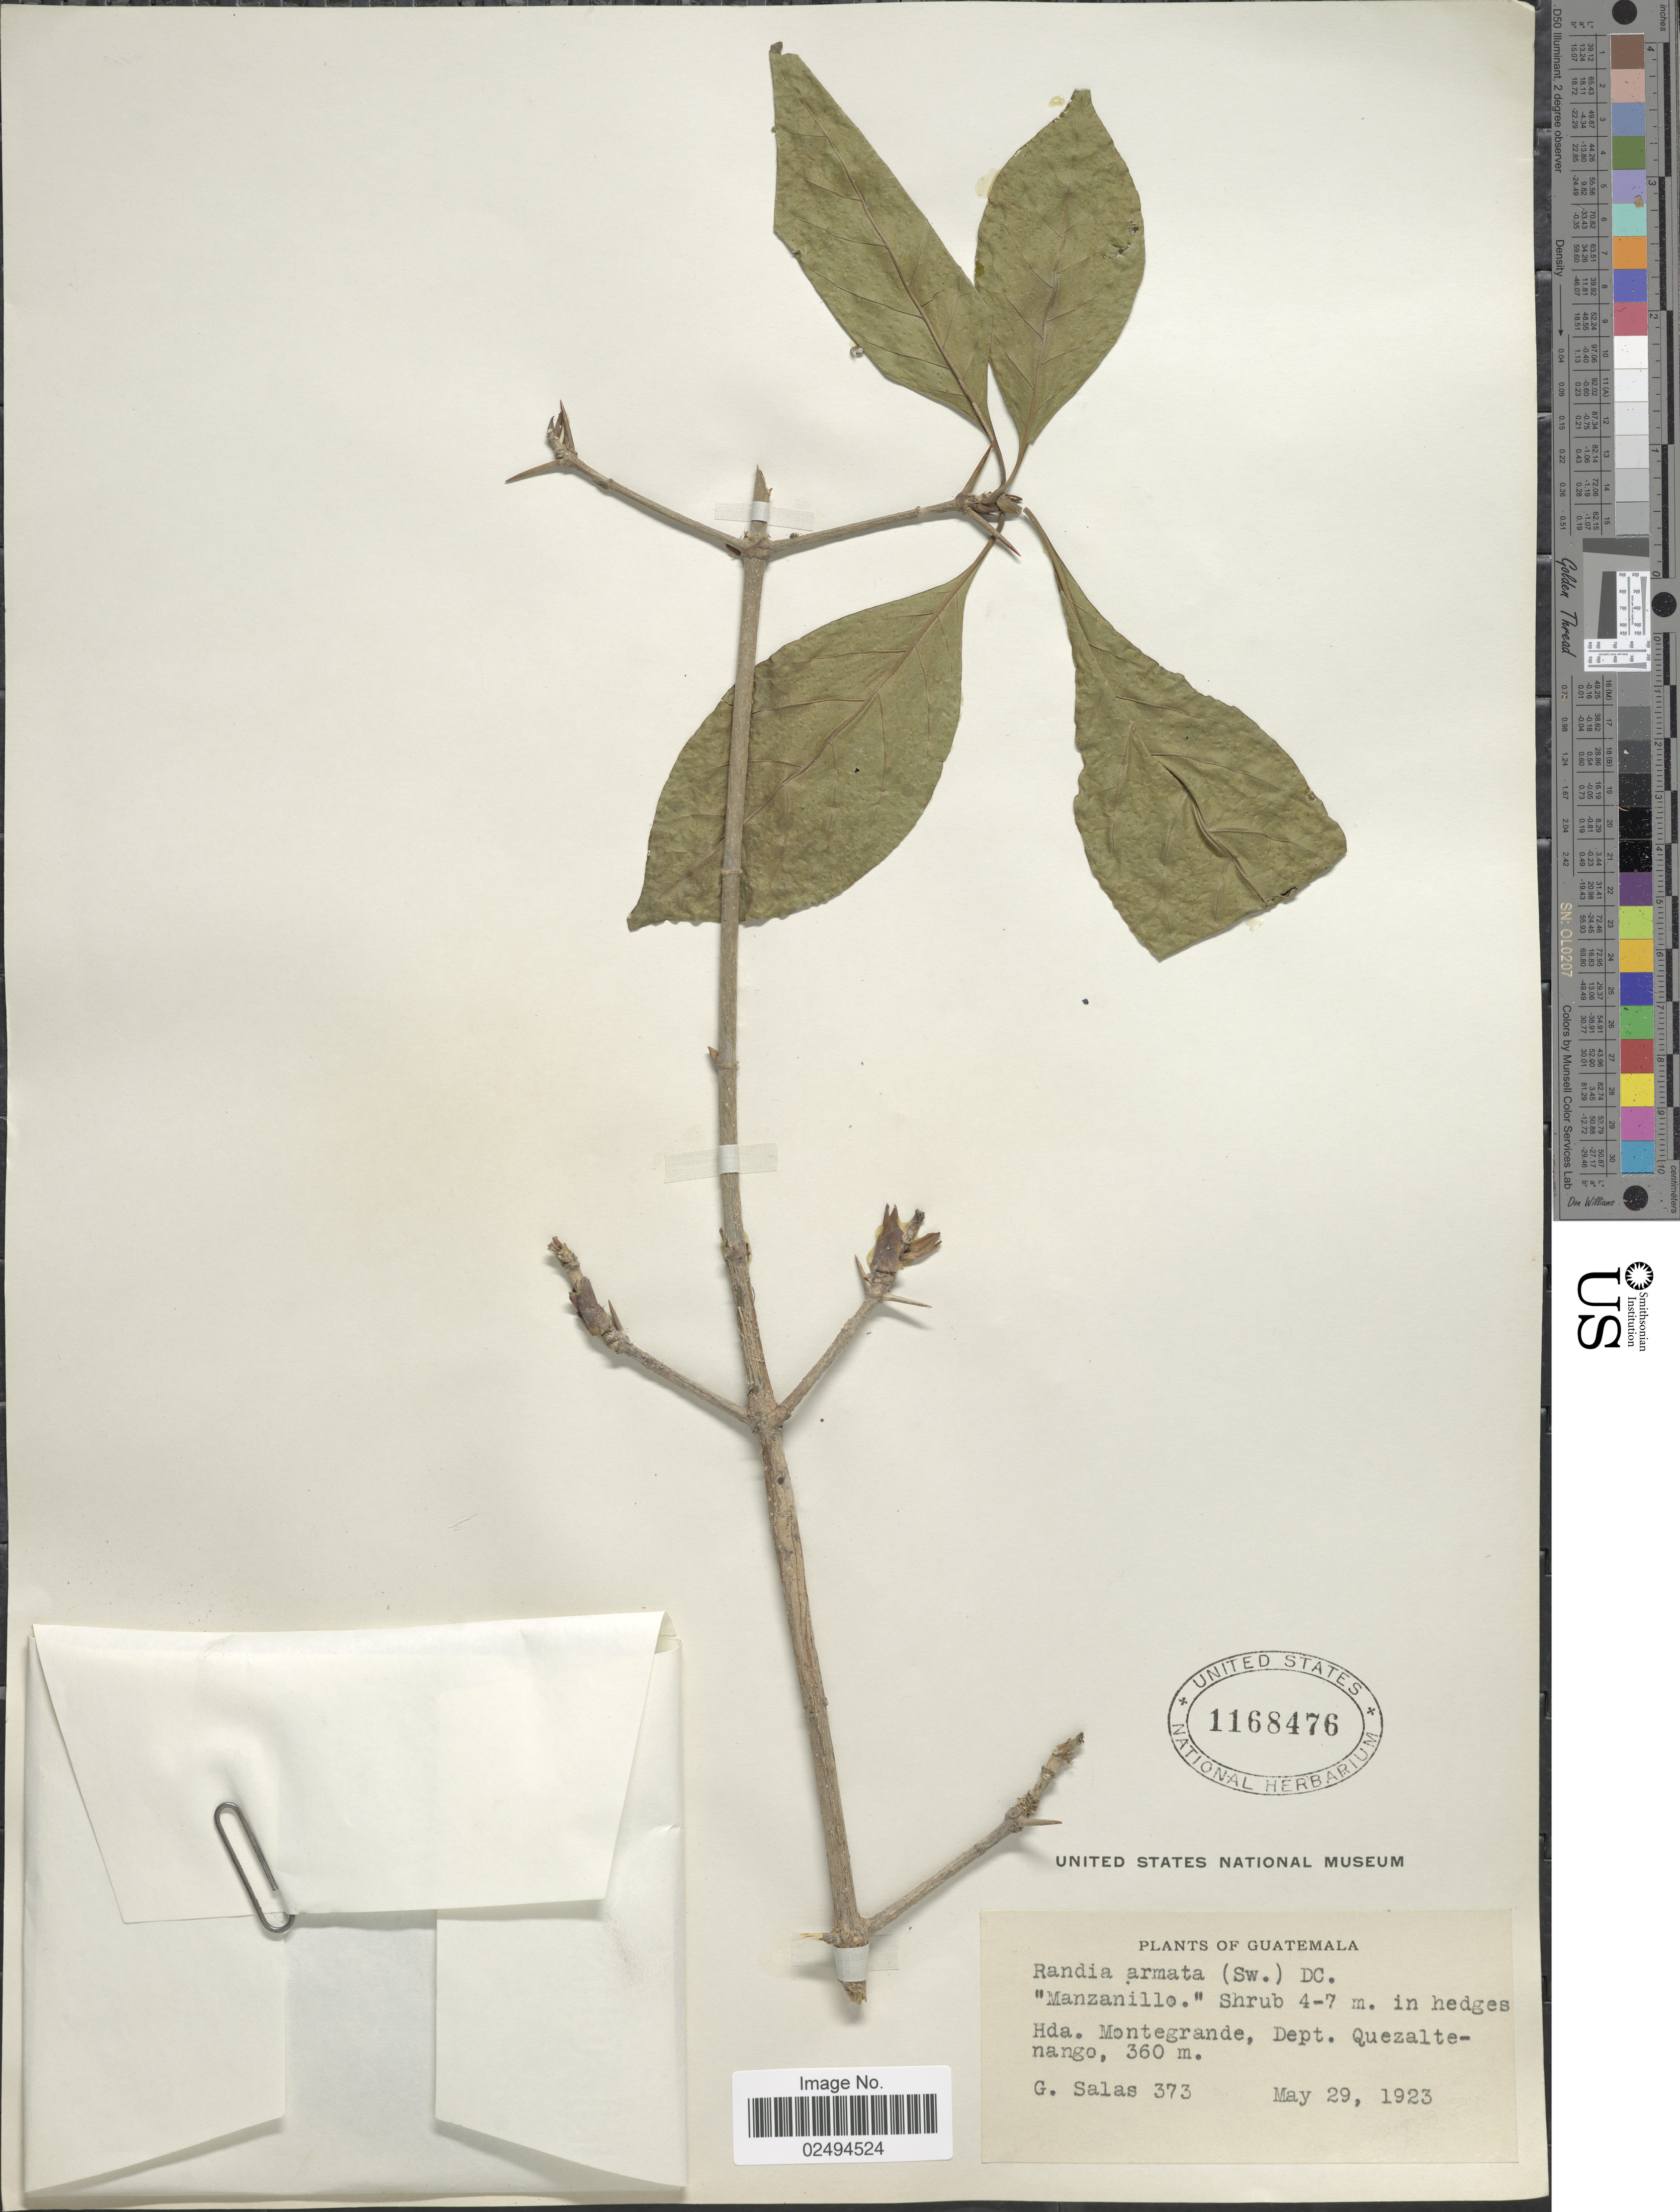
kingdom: Plantae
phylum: Tracheophyta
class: Magnoliopsida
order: Gentianales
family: Rubiaceae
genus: Randia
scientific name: Randia armata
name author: (Sw.) DC.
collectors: G. Salas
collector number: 373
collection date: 1923-05-29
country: Guatemala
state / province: Quetzaltenango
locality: Hda. Montegrande, Dept. Quezaltenango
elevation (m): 360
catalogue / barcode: US 1168476